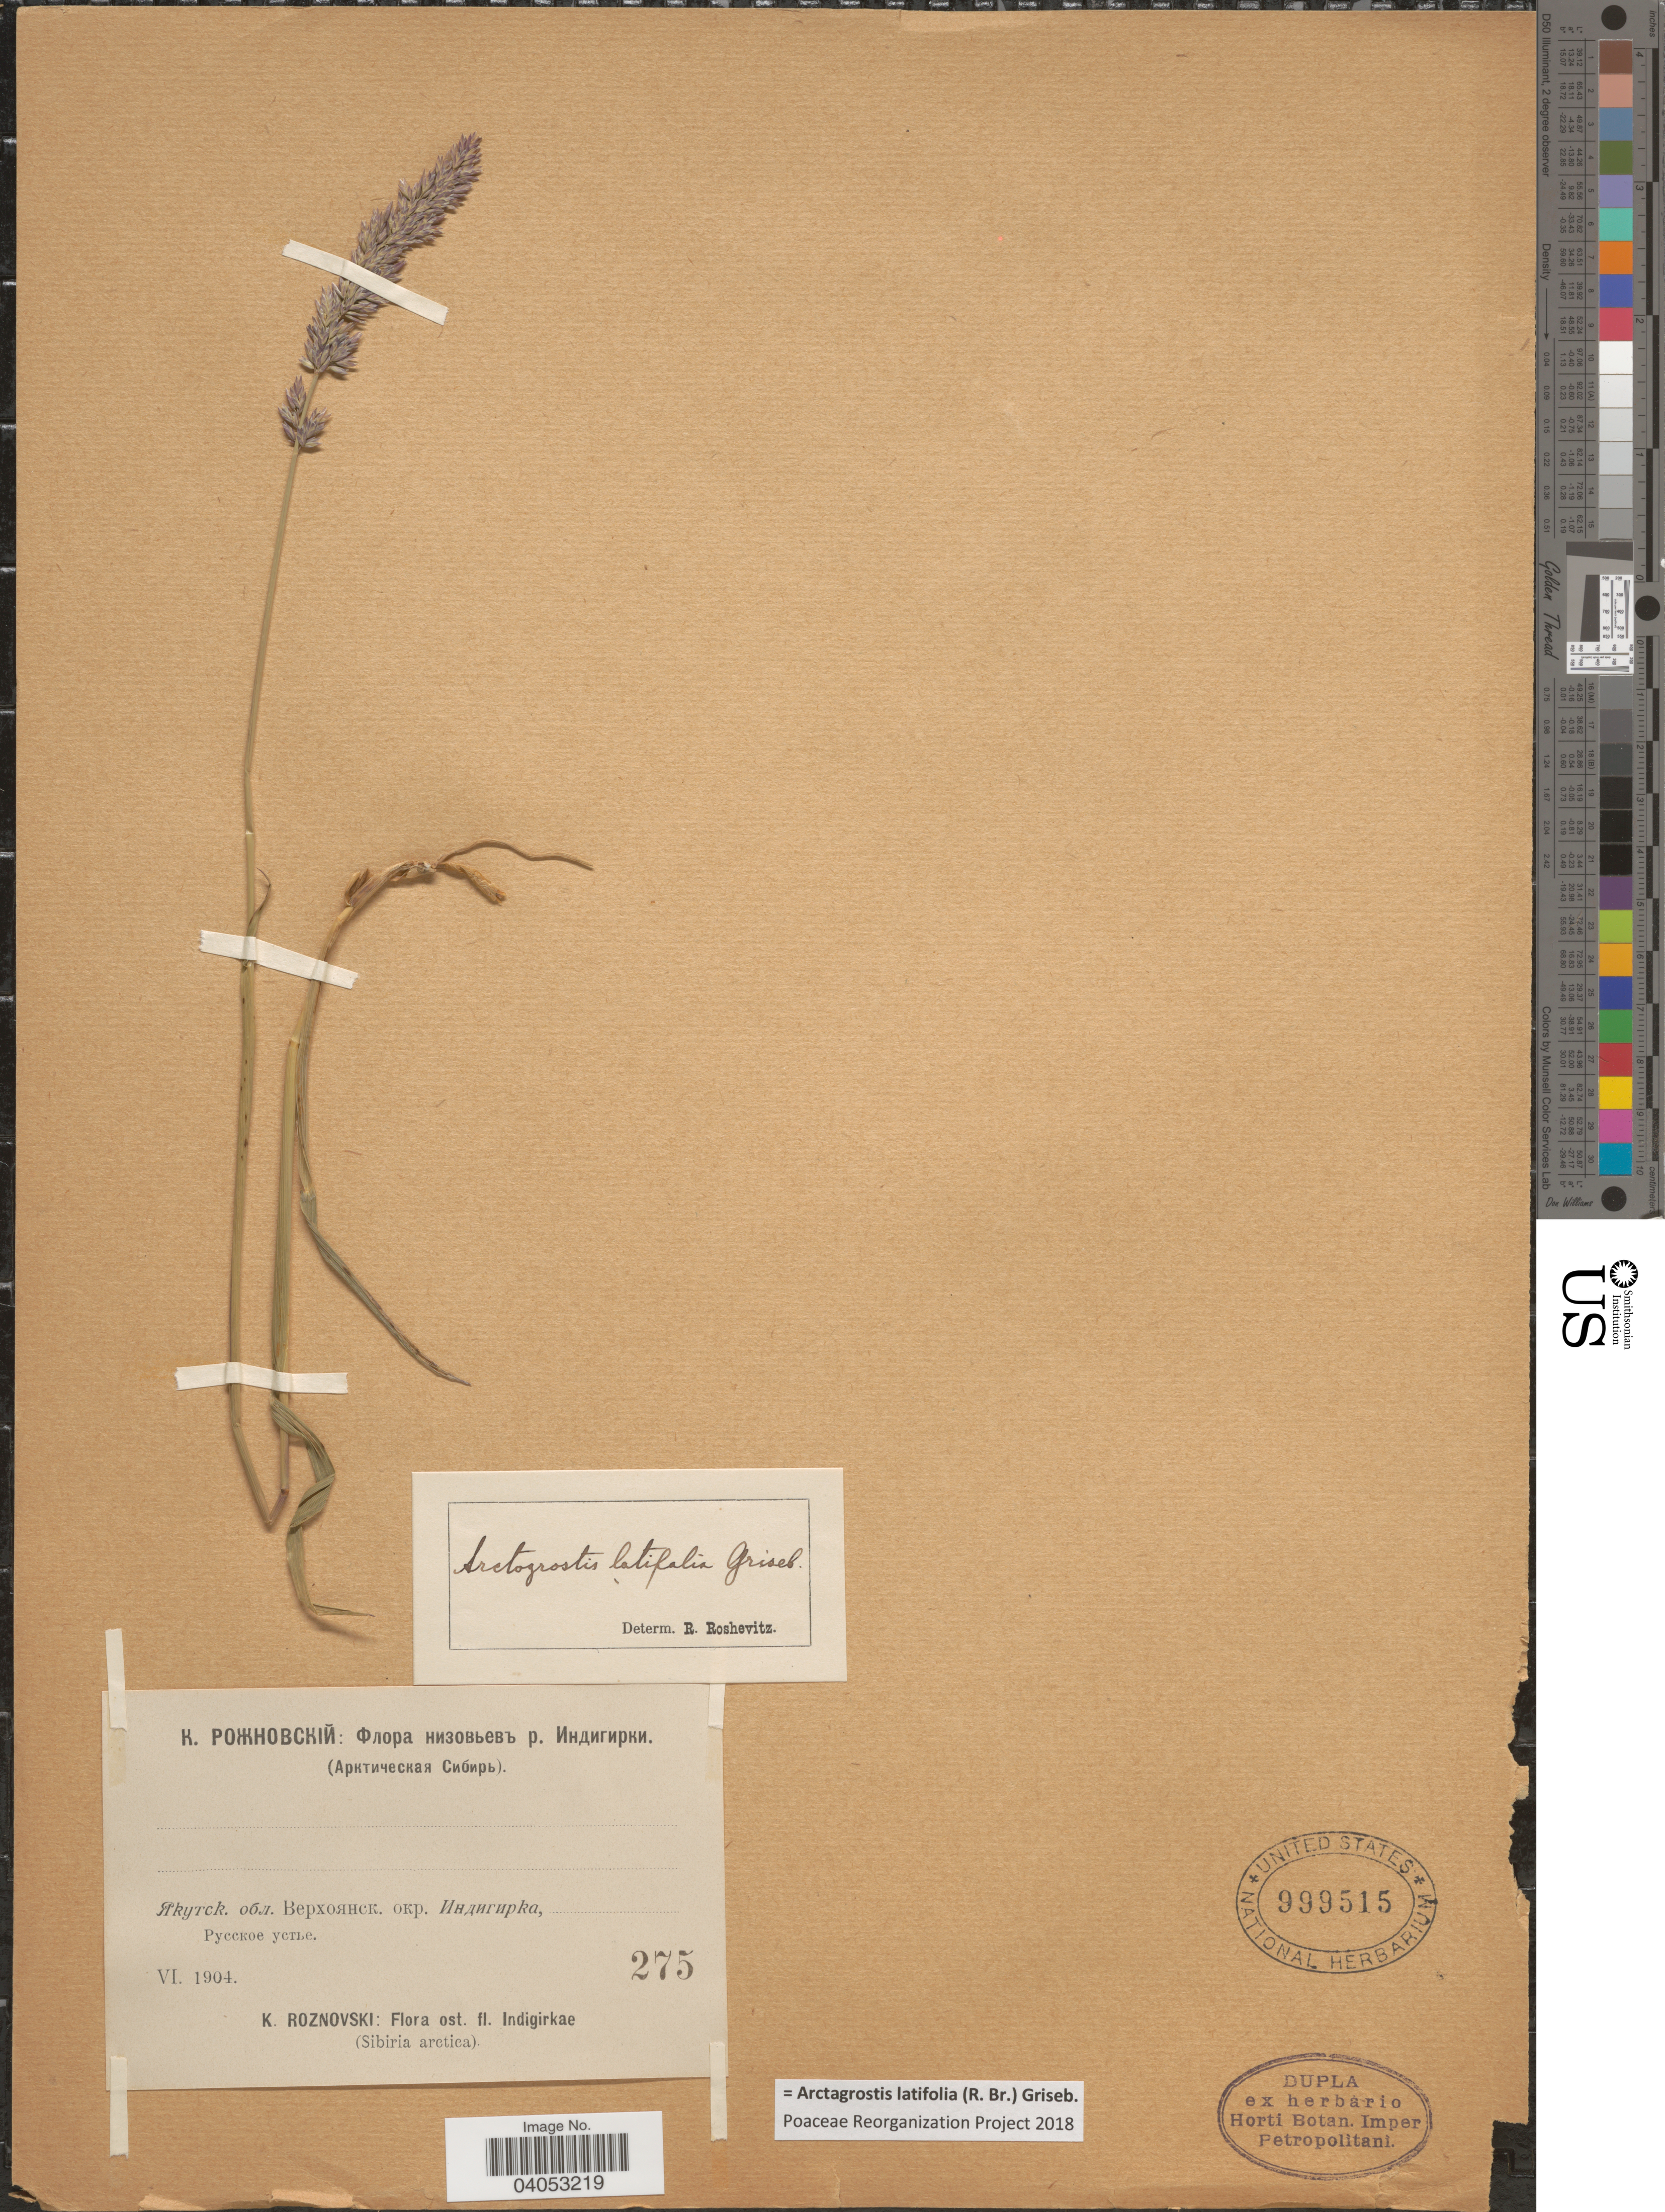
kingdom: Plantae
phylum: Tracheophyta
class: Liliopsida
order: Poales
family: Poaceae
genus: Arctagrostis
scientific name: Arctagrostis latifolia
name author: (R. Br.) Griseb.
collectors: K. Roznovski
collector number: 275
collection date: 1904-06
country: Russian Federation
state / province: Sakha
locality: Ost. Fl. Indigirkae (Sibiria arctica). Indigirka. Russkoe Ustye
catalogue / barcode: US 999515